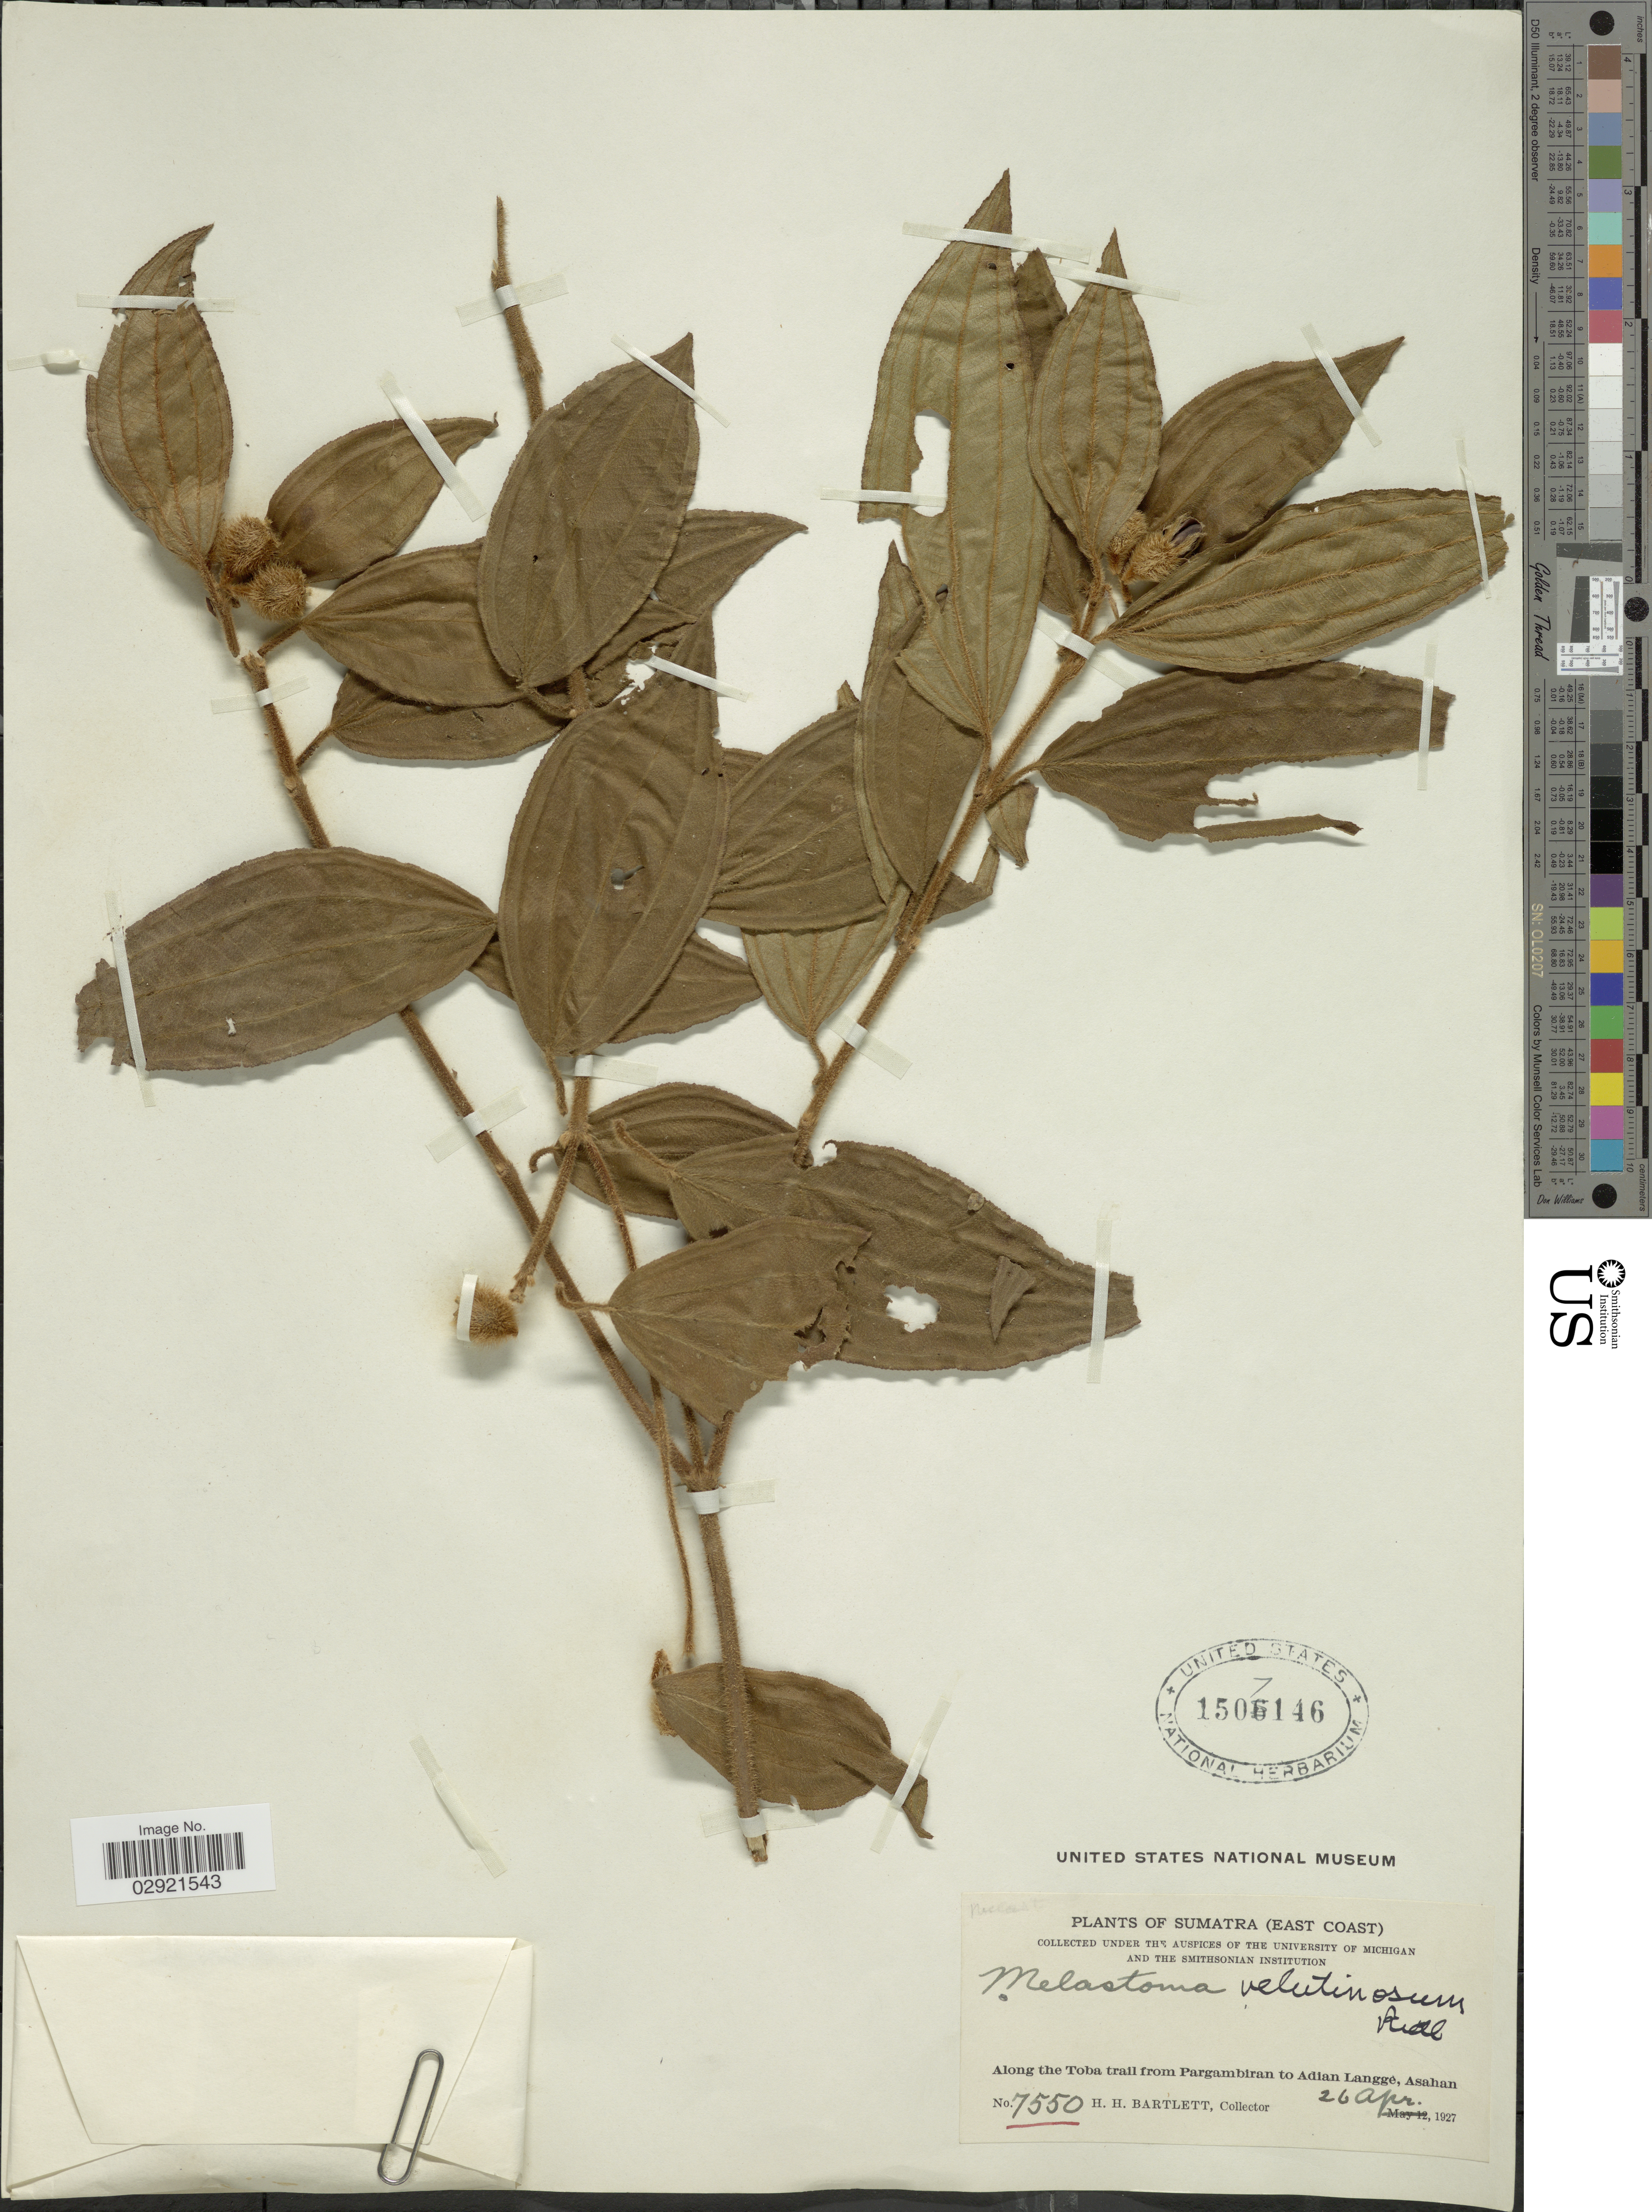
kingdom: Plantae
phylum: Tracheophyta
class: Magnoliopsida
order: Myrtales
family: Melastomataceae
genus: Melastoma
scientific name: Melastoma velutinosum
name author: Ridl.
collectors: H. H. Bartlett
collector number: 7550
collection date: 1927-04-26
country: Indonesia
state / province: Sumatra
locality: Sumatra (East Coast). Along the Toba trail from Pargambiran to Adian Langgè, Asahan.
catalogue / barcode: US 1507146